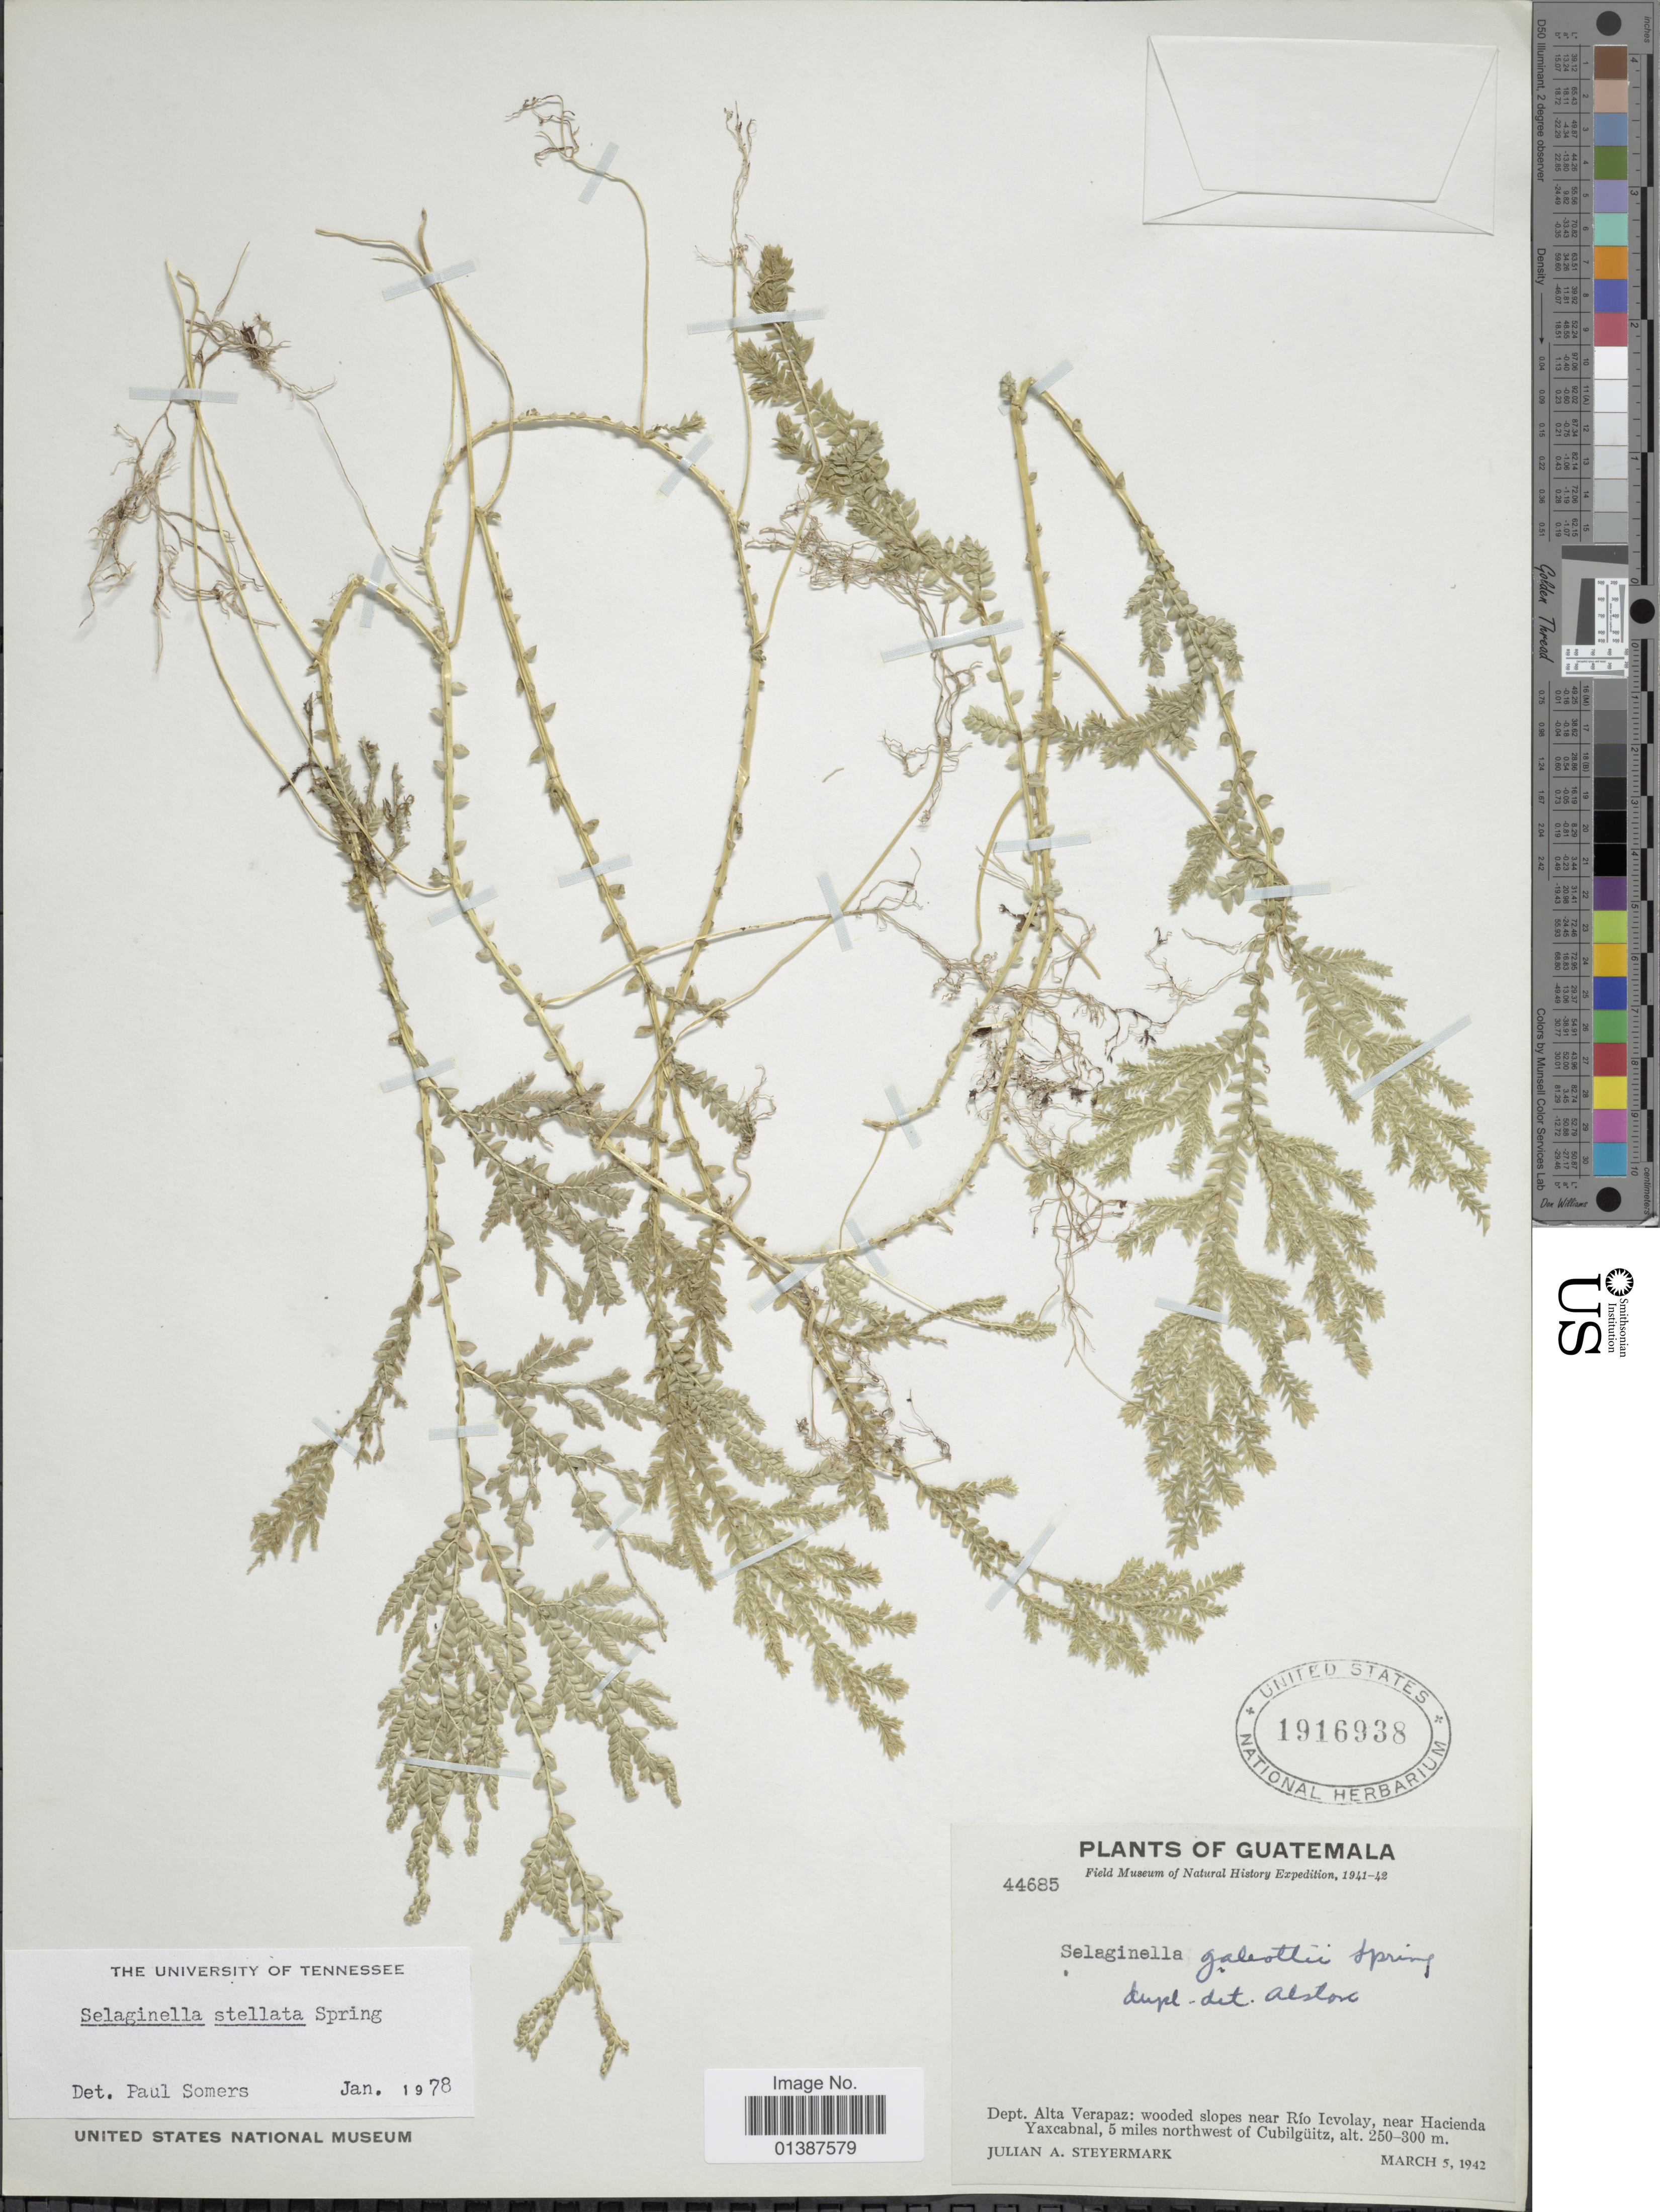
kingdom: Plantae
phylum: Tracheophyta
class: Lycopodiopsida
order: Selaginellales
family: Selaginellaceae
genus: Selaginella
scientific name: Selaginella galeottii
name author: Spring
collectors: J. Steyermark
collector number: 44685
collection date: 1942-03-05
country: Guatemala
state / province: Alta Verapaz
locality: Dept. Alta Verapaz: wooded slopes near Río Icvolay, near Hacienda Yaxcabnal, 5 miles northwest of Cubilgüitz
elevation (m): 250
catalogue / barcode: US 1916938